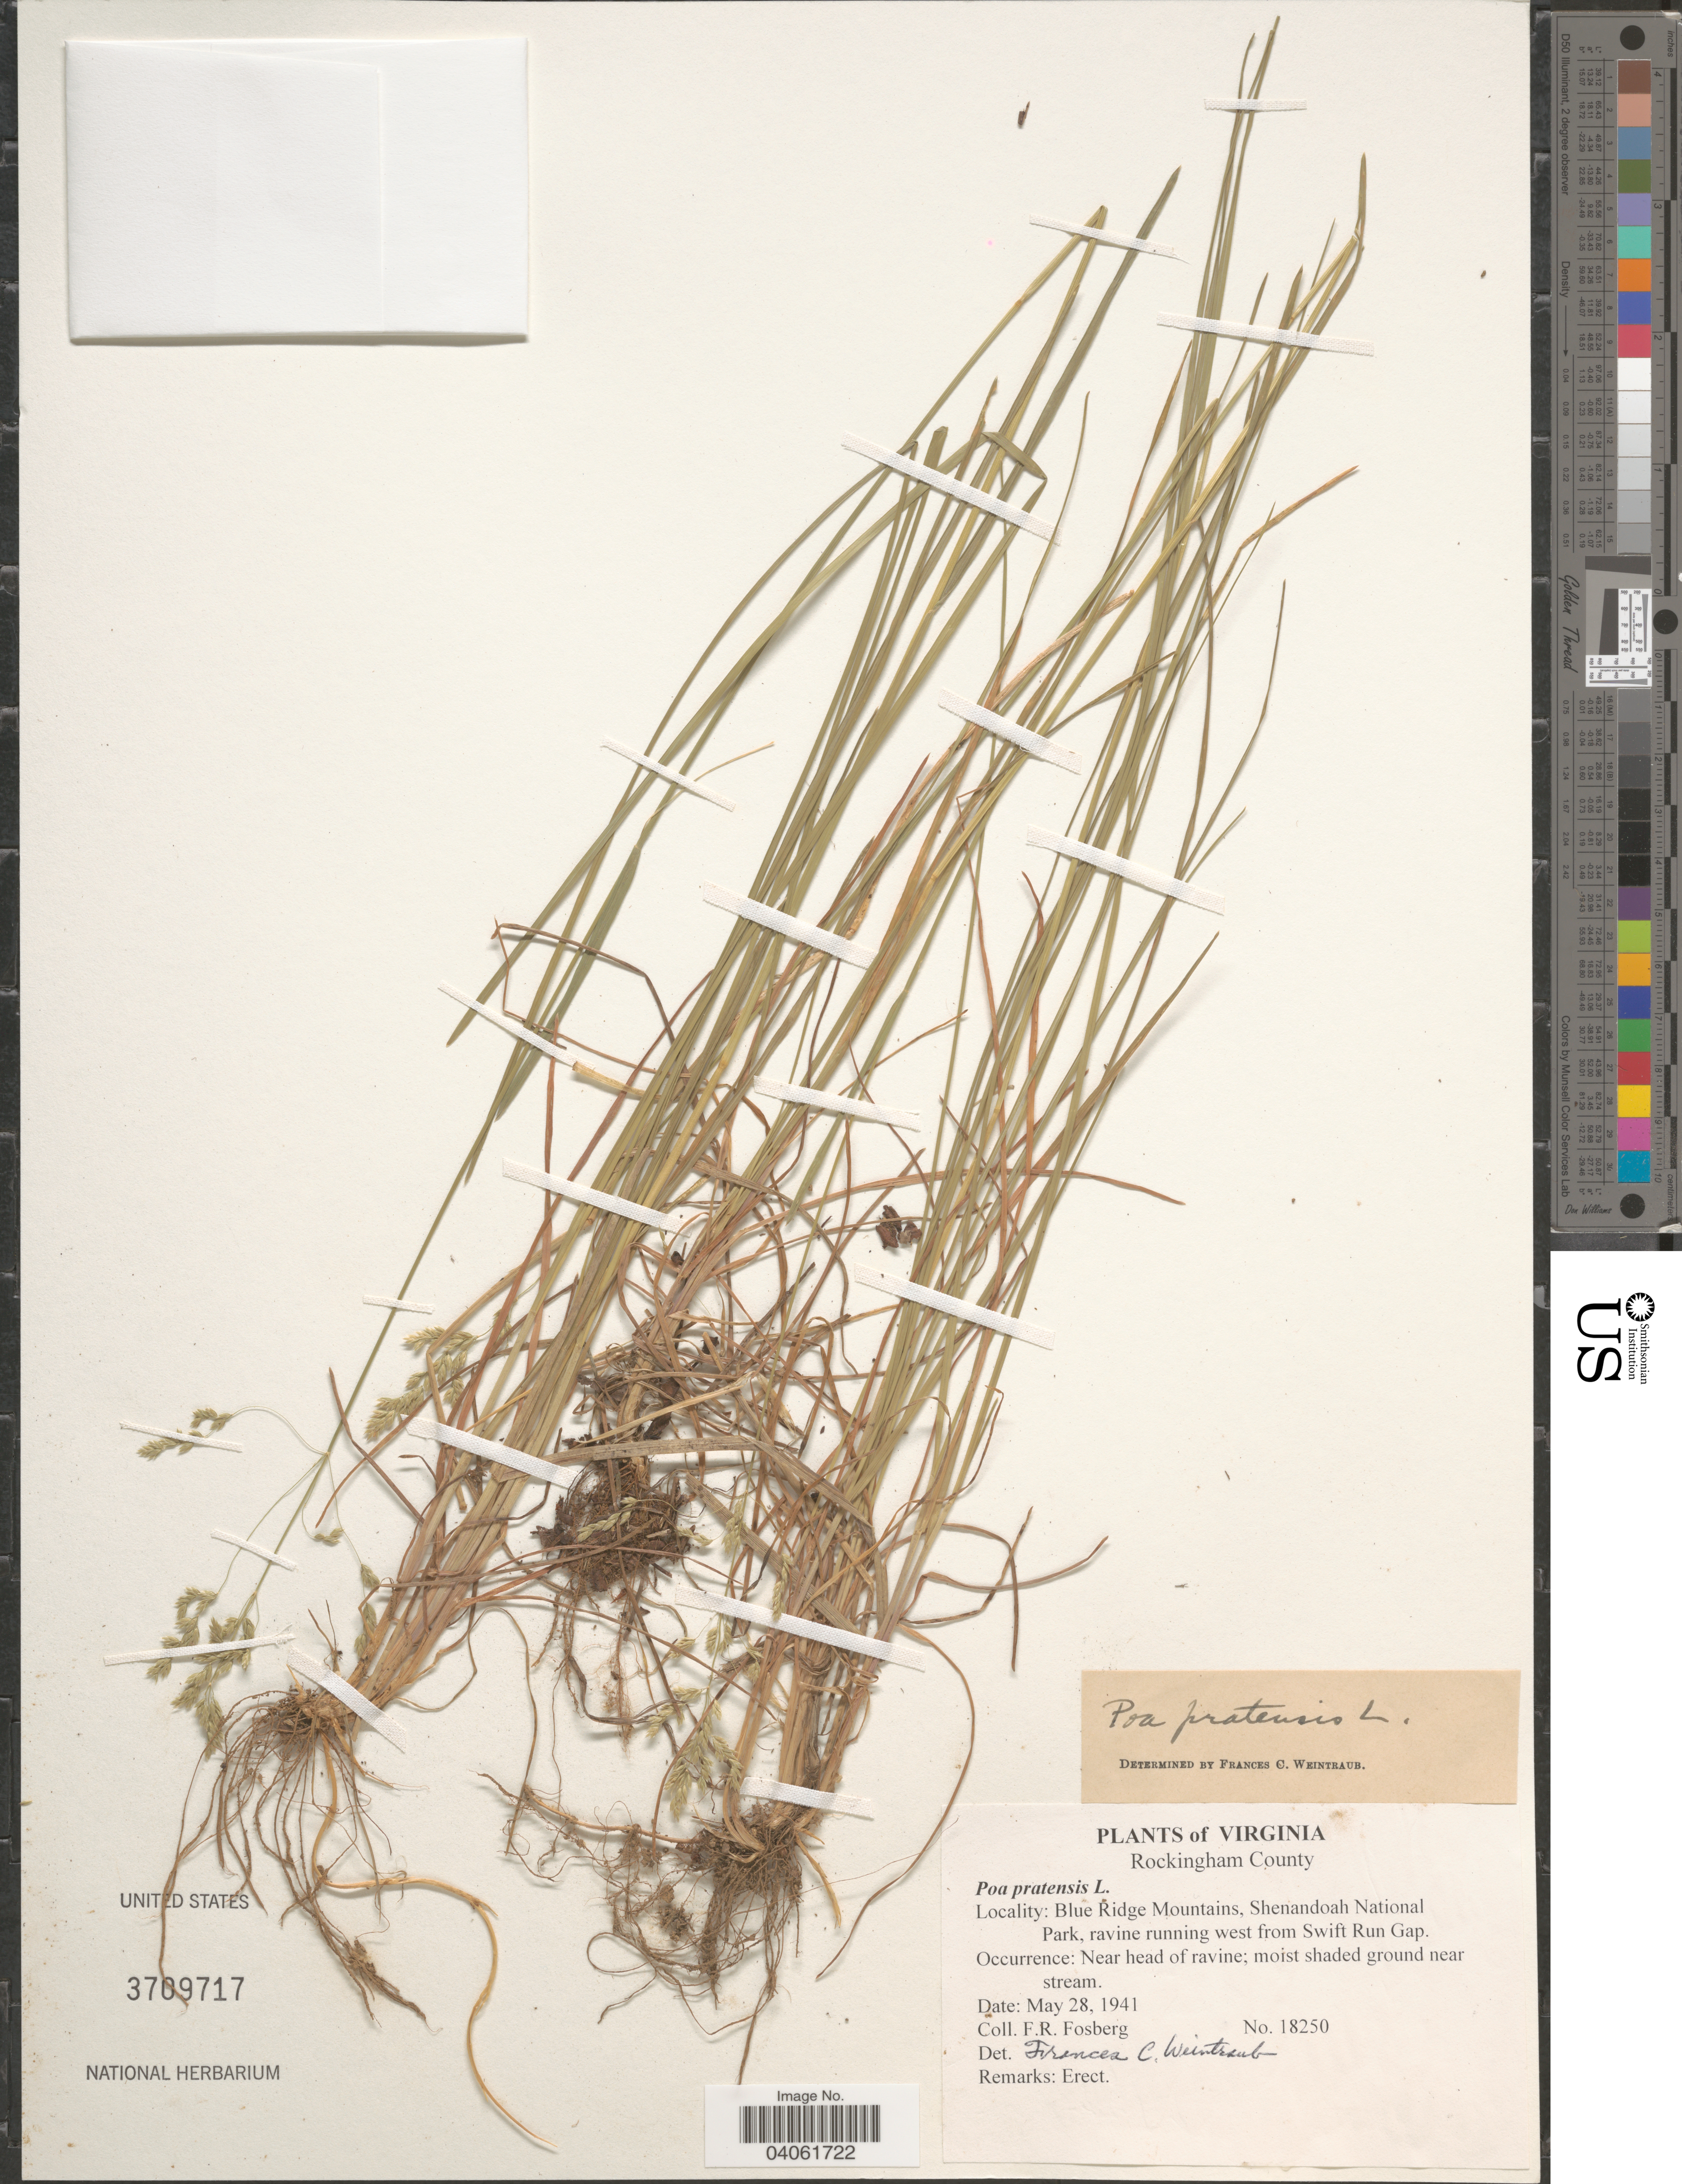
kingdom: Plantae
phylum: Tracheophyta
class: Liliopsida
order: Poales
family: Poaceae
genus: Poa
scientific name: Poa pratensis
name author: L.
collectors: F. R. Fosberg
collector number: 18250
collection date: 1941-05-28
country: United States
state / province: Virginia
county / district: Rockingham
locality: Blue Ridge Mountains, Shenandoah National Park, ravine running west from Swift Run Gap.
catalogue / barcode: US 3709717